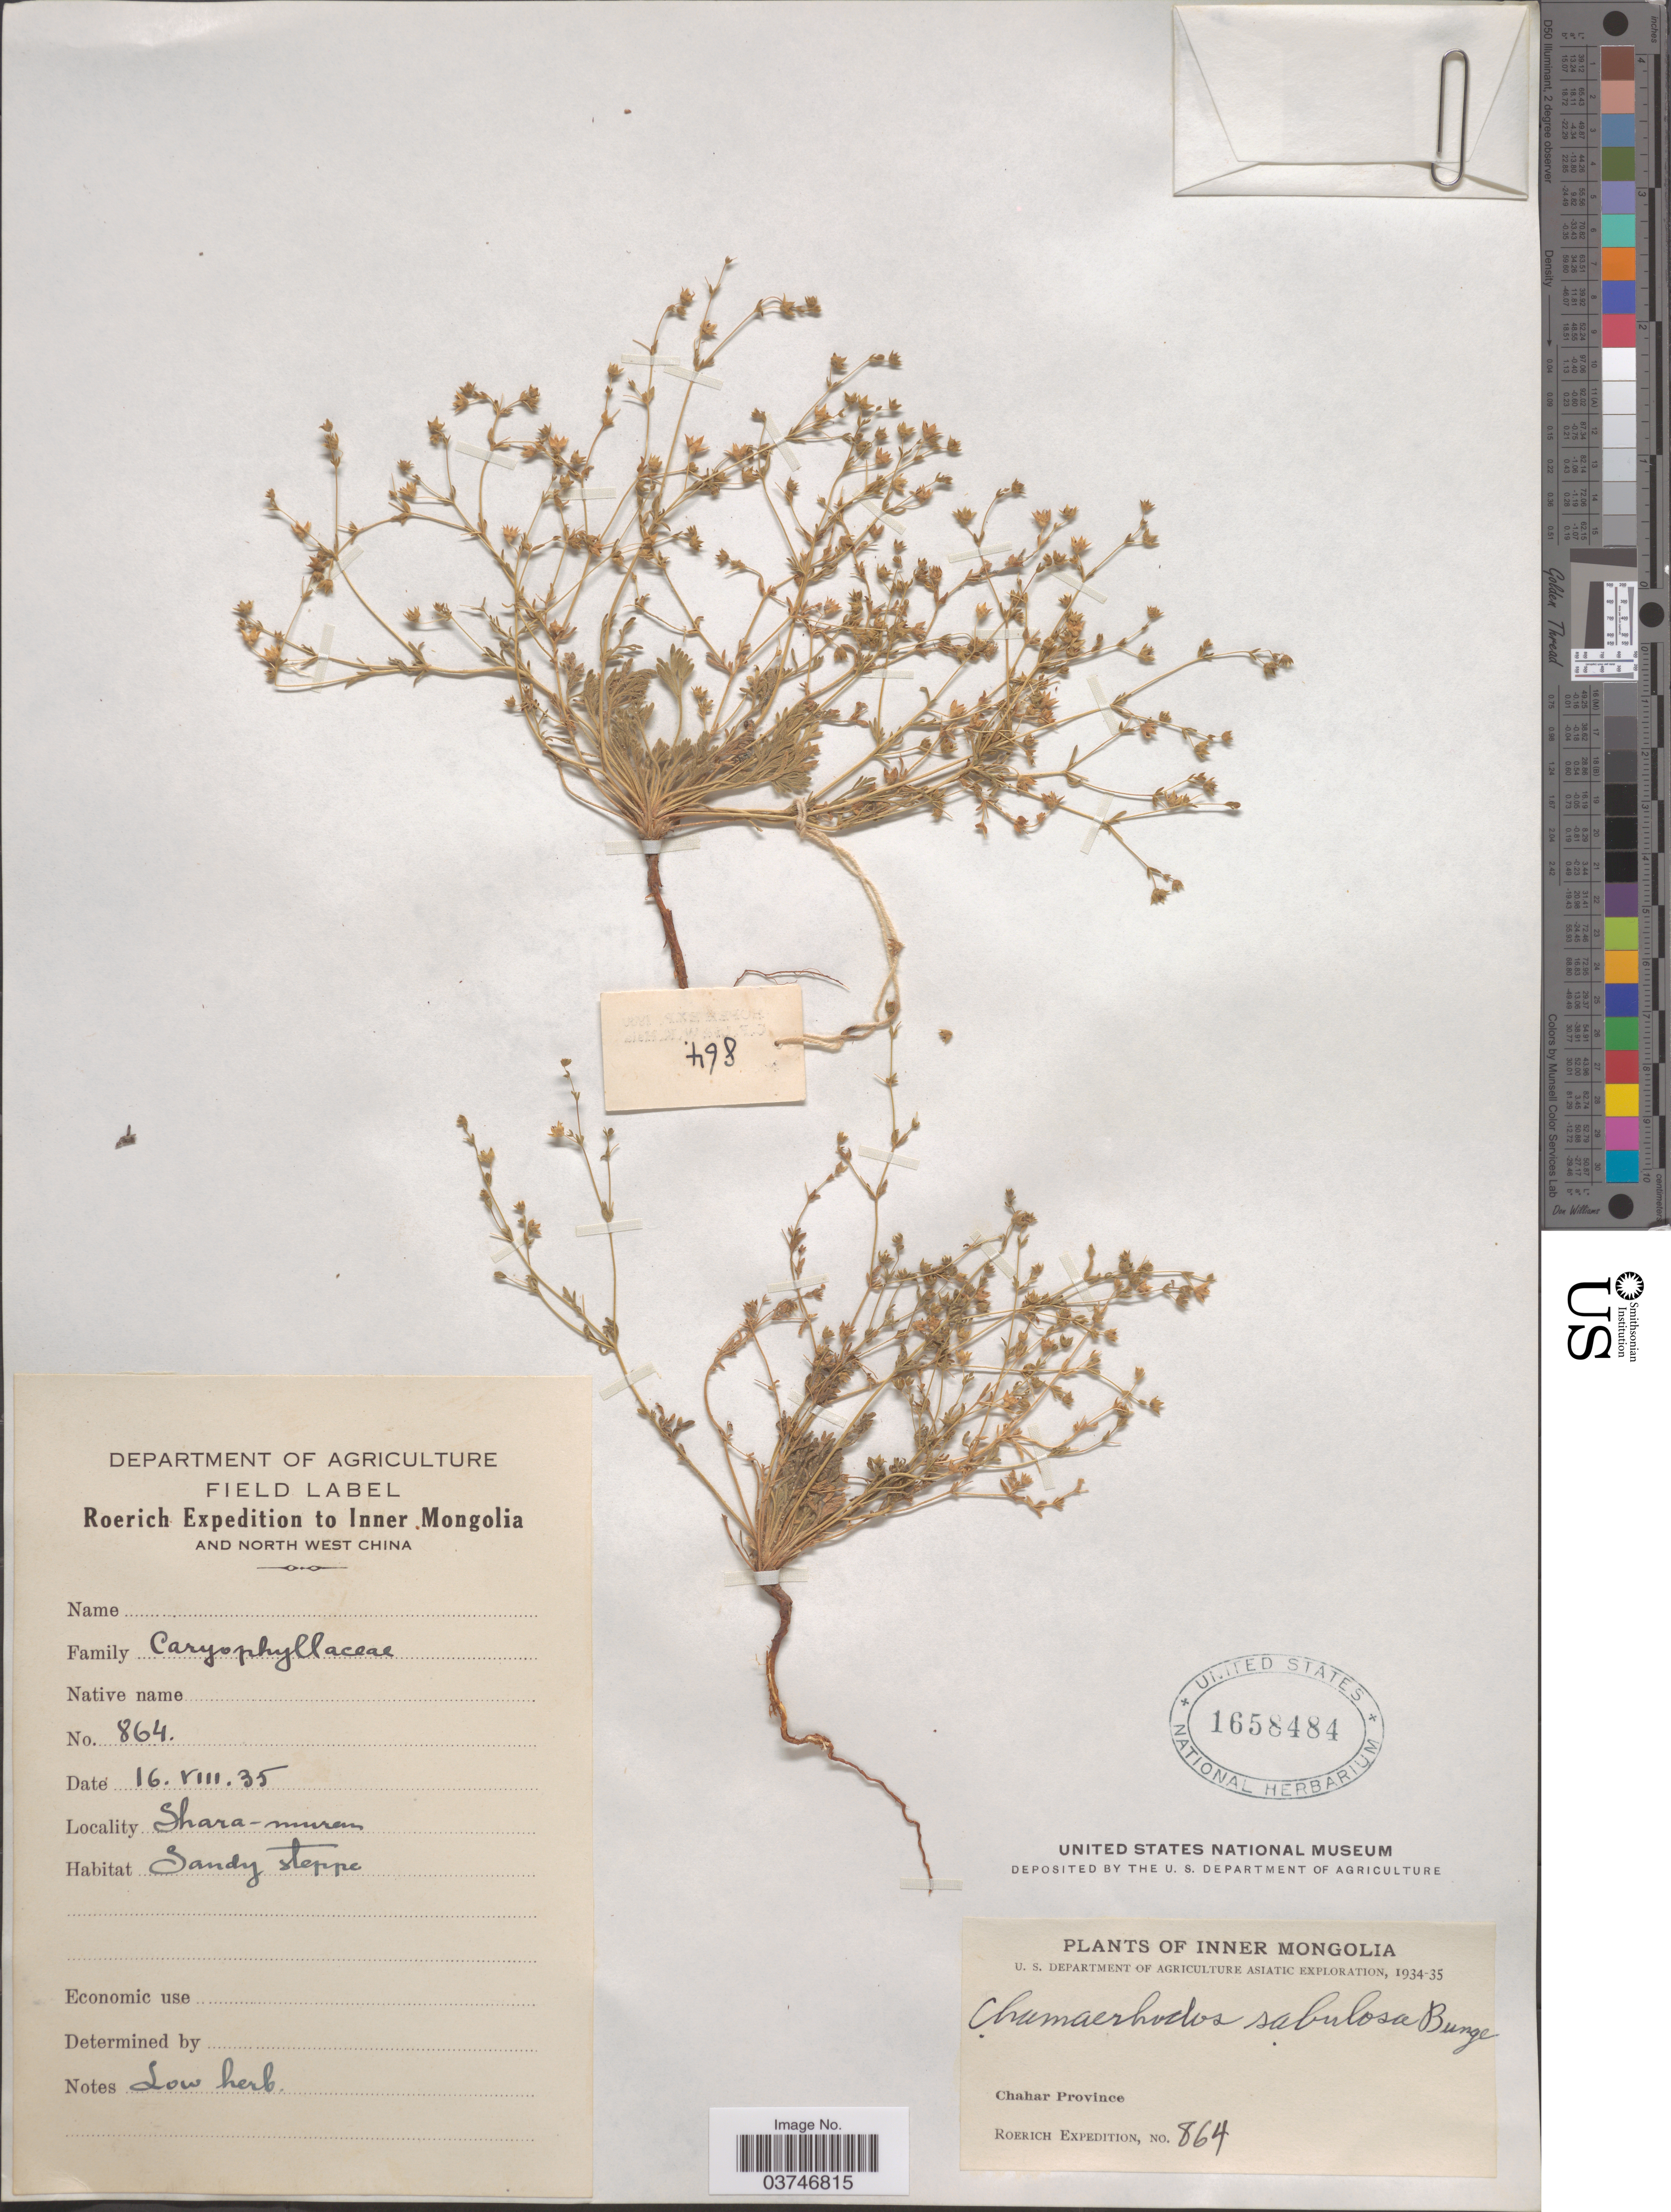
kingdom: Plantae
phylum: Tracheophyta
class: Magnoliopsida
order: Rosales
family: Rosaceae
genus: Chamaerhodos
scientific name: Chamaerhodos sabulosa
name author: Bunge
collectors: Roerich Expedition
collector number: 864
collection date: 1935-08-16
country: China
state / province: Nei Monggol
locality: Shara-muren. Inner Mongolia. Chahar Province.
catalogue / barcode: US 1658484